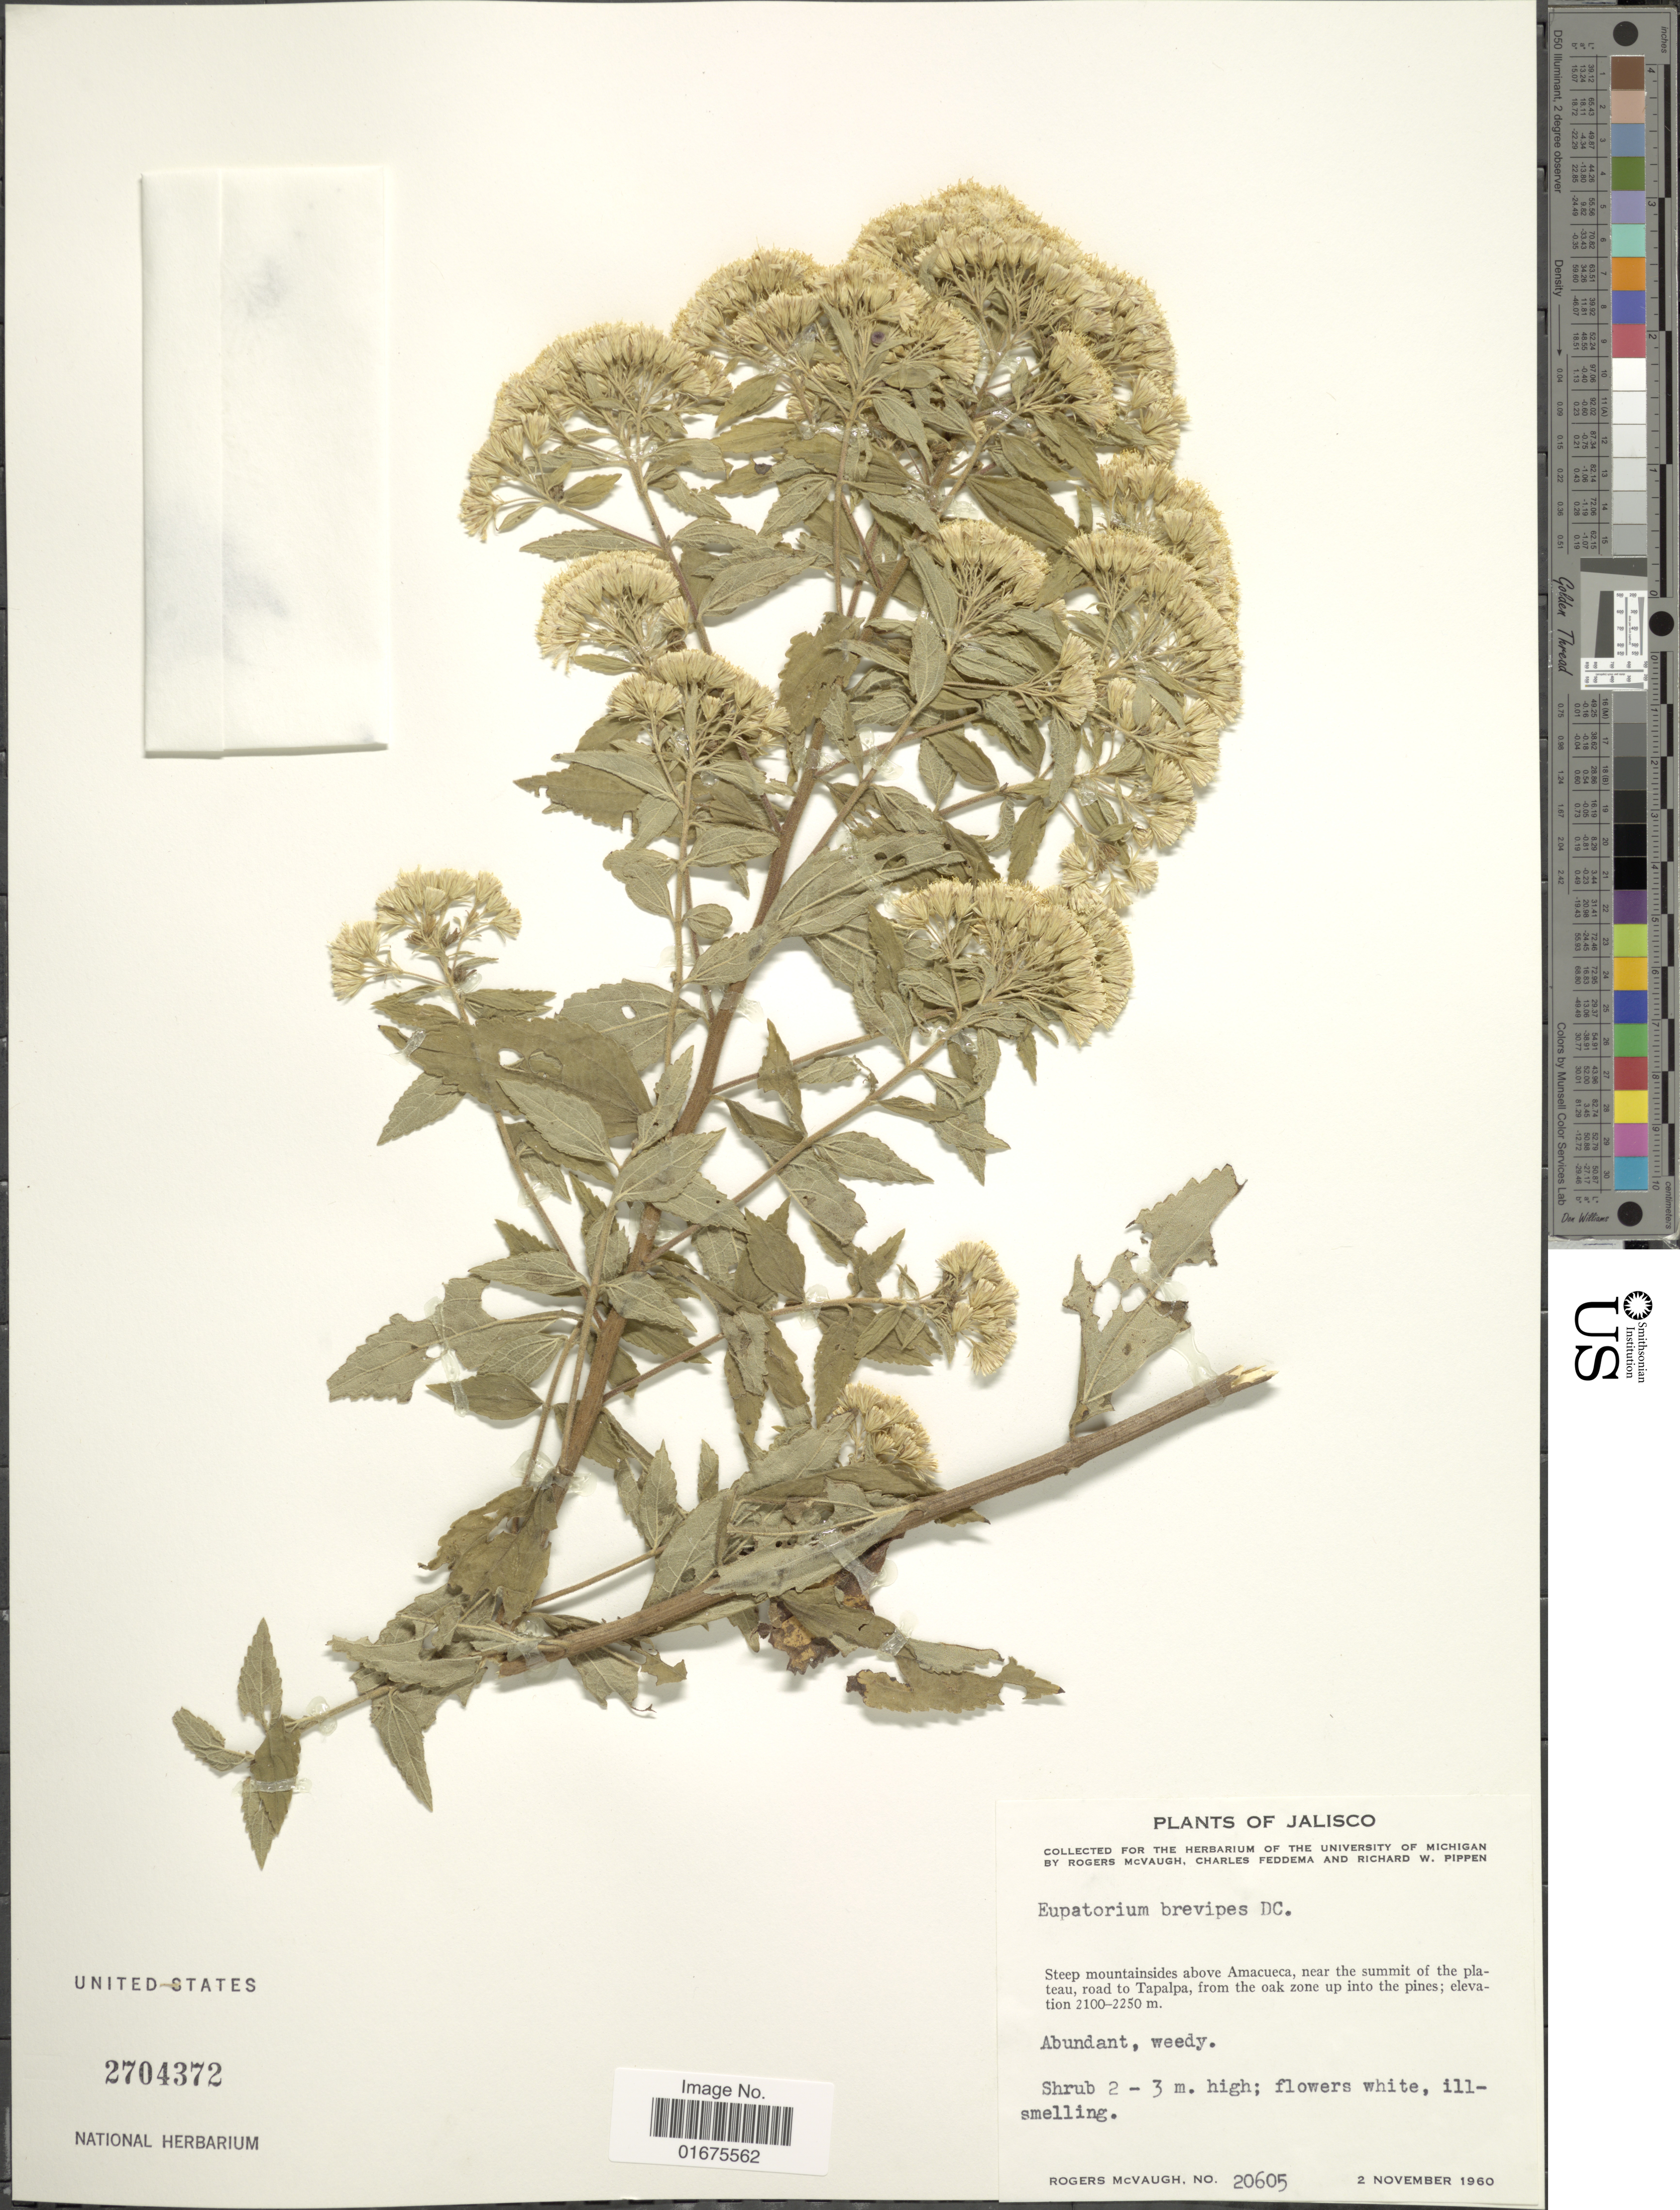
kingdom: Plantae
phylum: Tracheophyta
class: Magnoliopsida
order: Asterales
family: Asteraceae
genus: Ageratina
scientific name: Ageratina brevipes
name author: (DC.) R.M. King & H. Rob.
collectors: R. McVaugh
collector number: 20605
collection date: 1960-11-02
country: Mexico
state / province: Jalisco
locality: Steep mountainsides above Amacueca, near the summit of the plateau, road to Tapalpa, from the oak zone up into the pines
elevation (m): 2100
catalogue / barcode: US 2704372